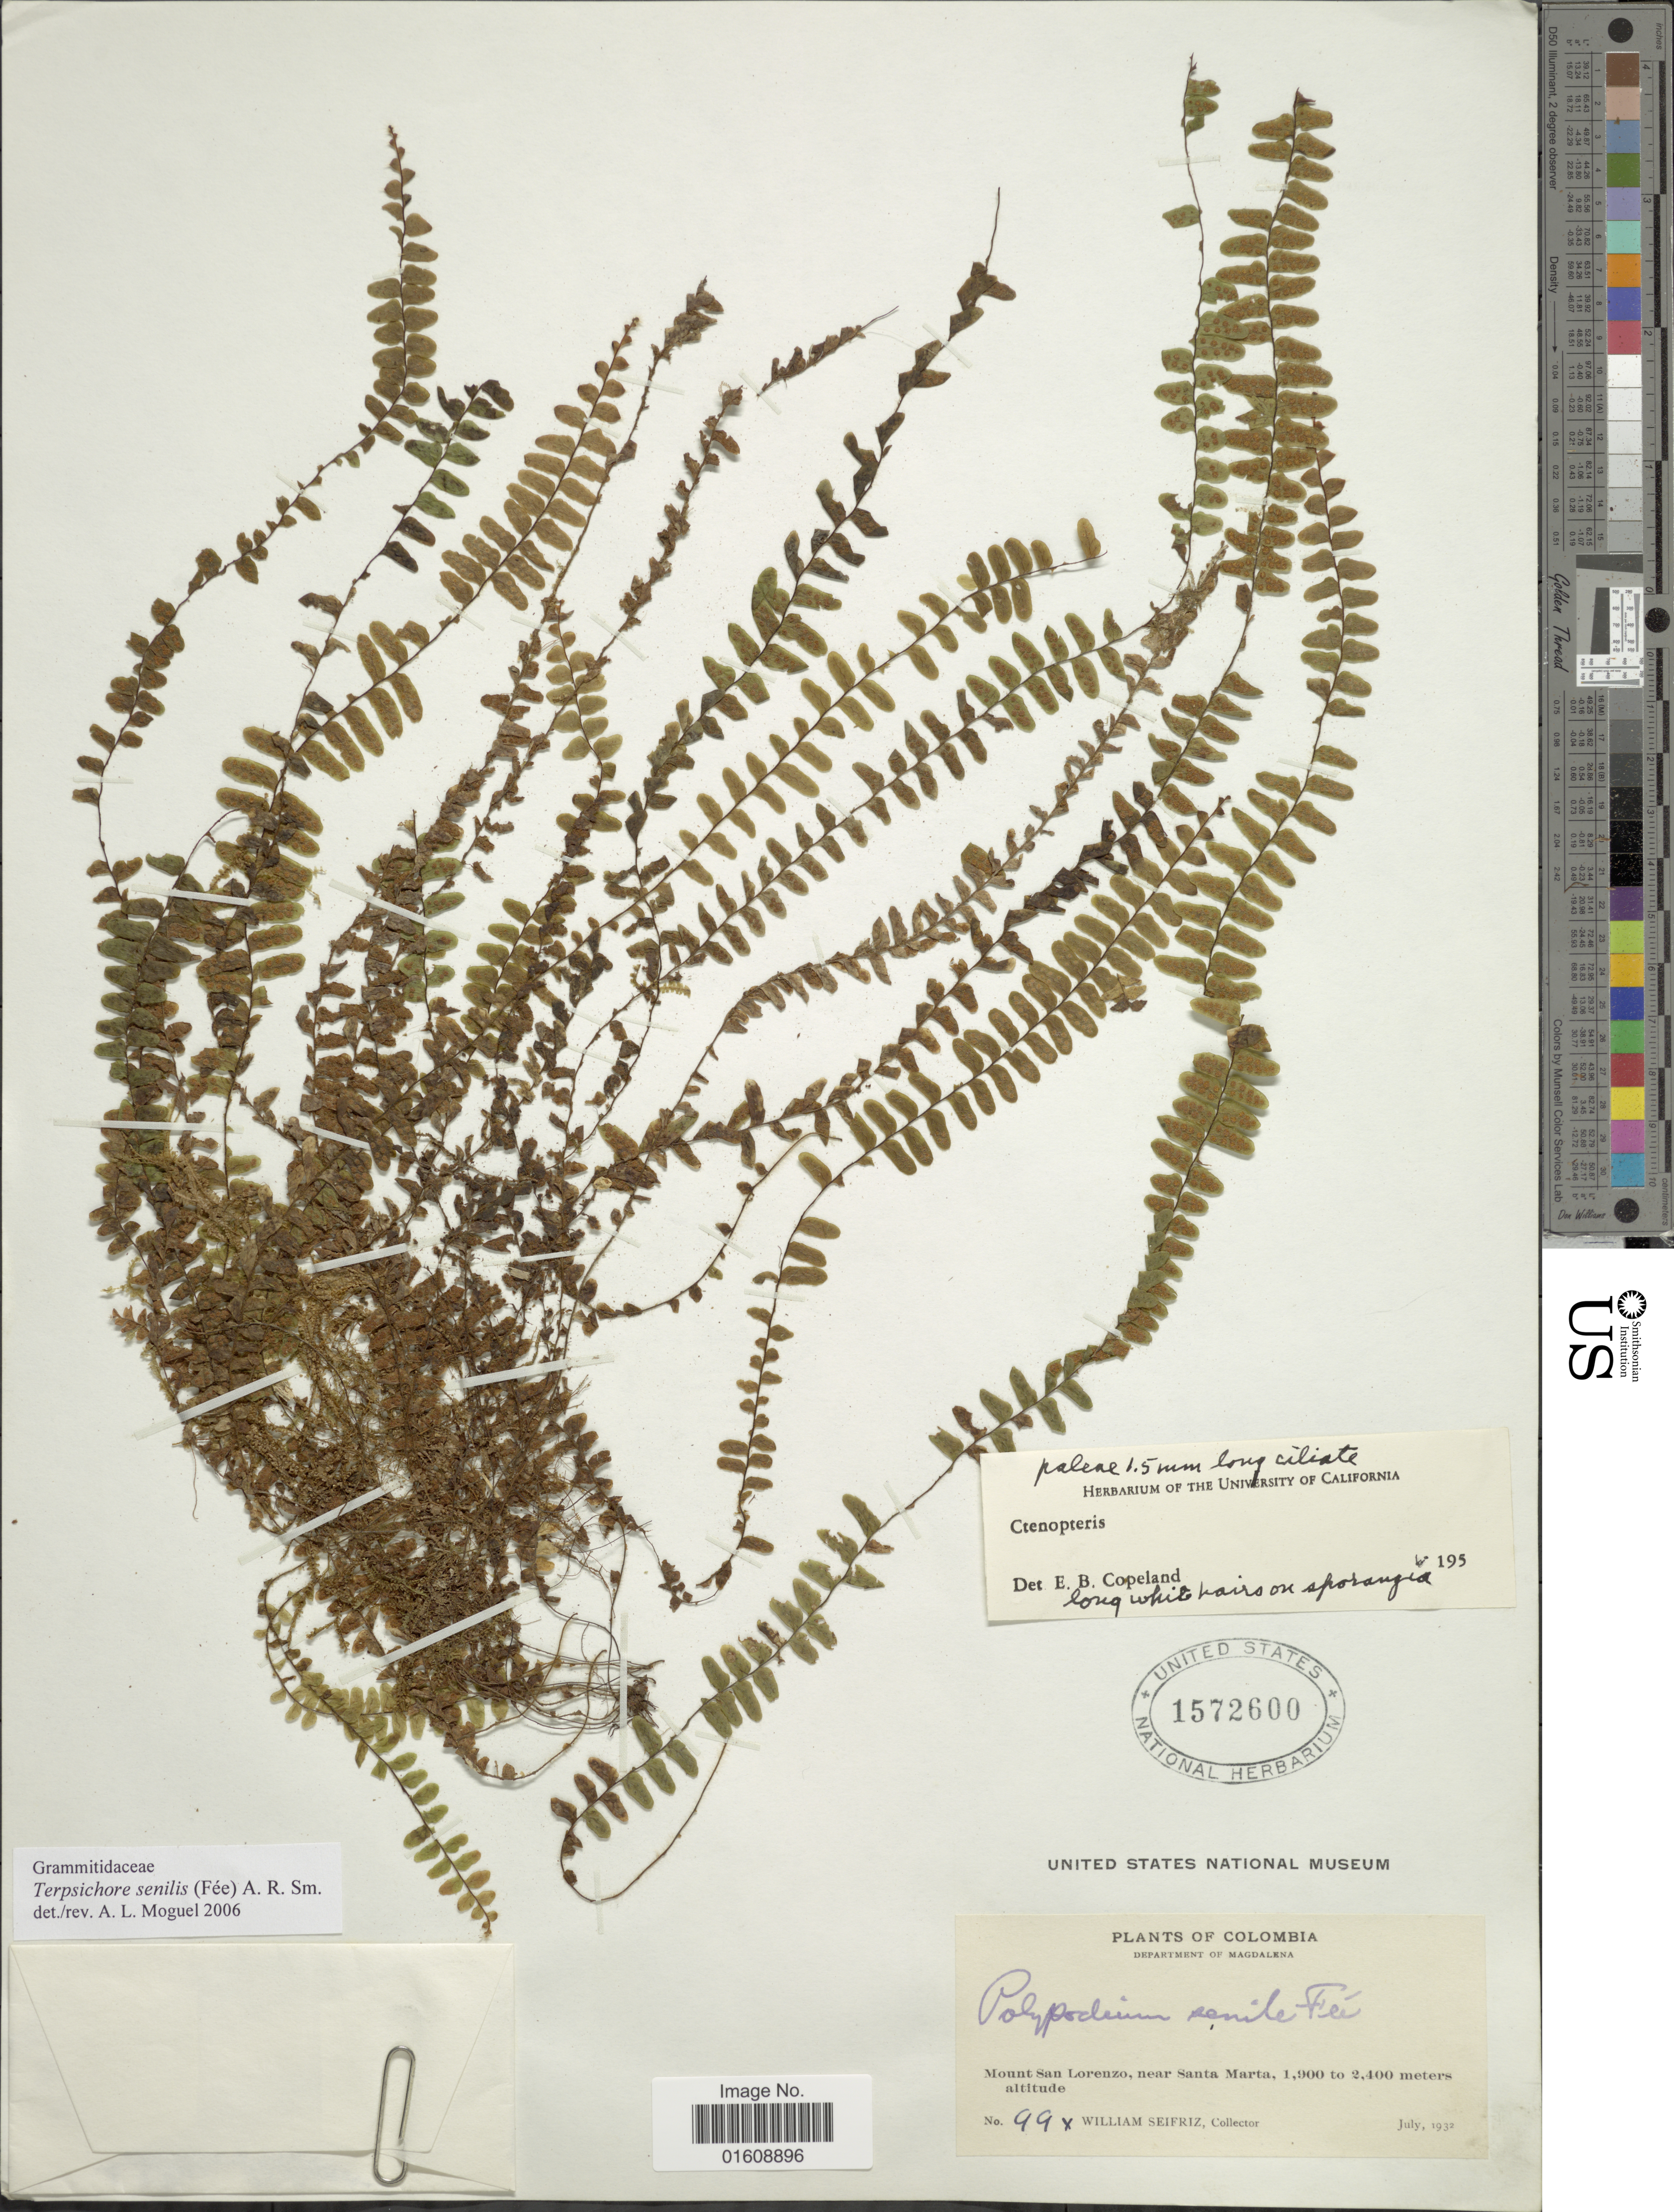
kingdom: Plantae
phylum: Tracheophyta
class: Polypodiopsida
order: Polypodiales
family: Polypodiaceae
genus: Alansmia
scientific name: Alansmia senilis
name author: (Fée) Moguel & M. Kessler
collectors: W. Seifriz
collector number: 99x*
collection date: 1932-07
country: Colombia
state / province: Magdalena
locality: Colombia, Department of Magdalena, Mount Sant Lorenzo, near Santa Marta.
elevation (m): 1900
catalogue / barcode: US 1572600